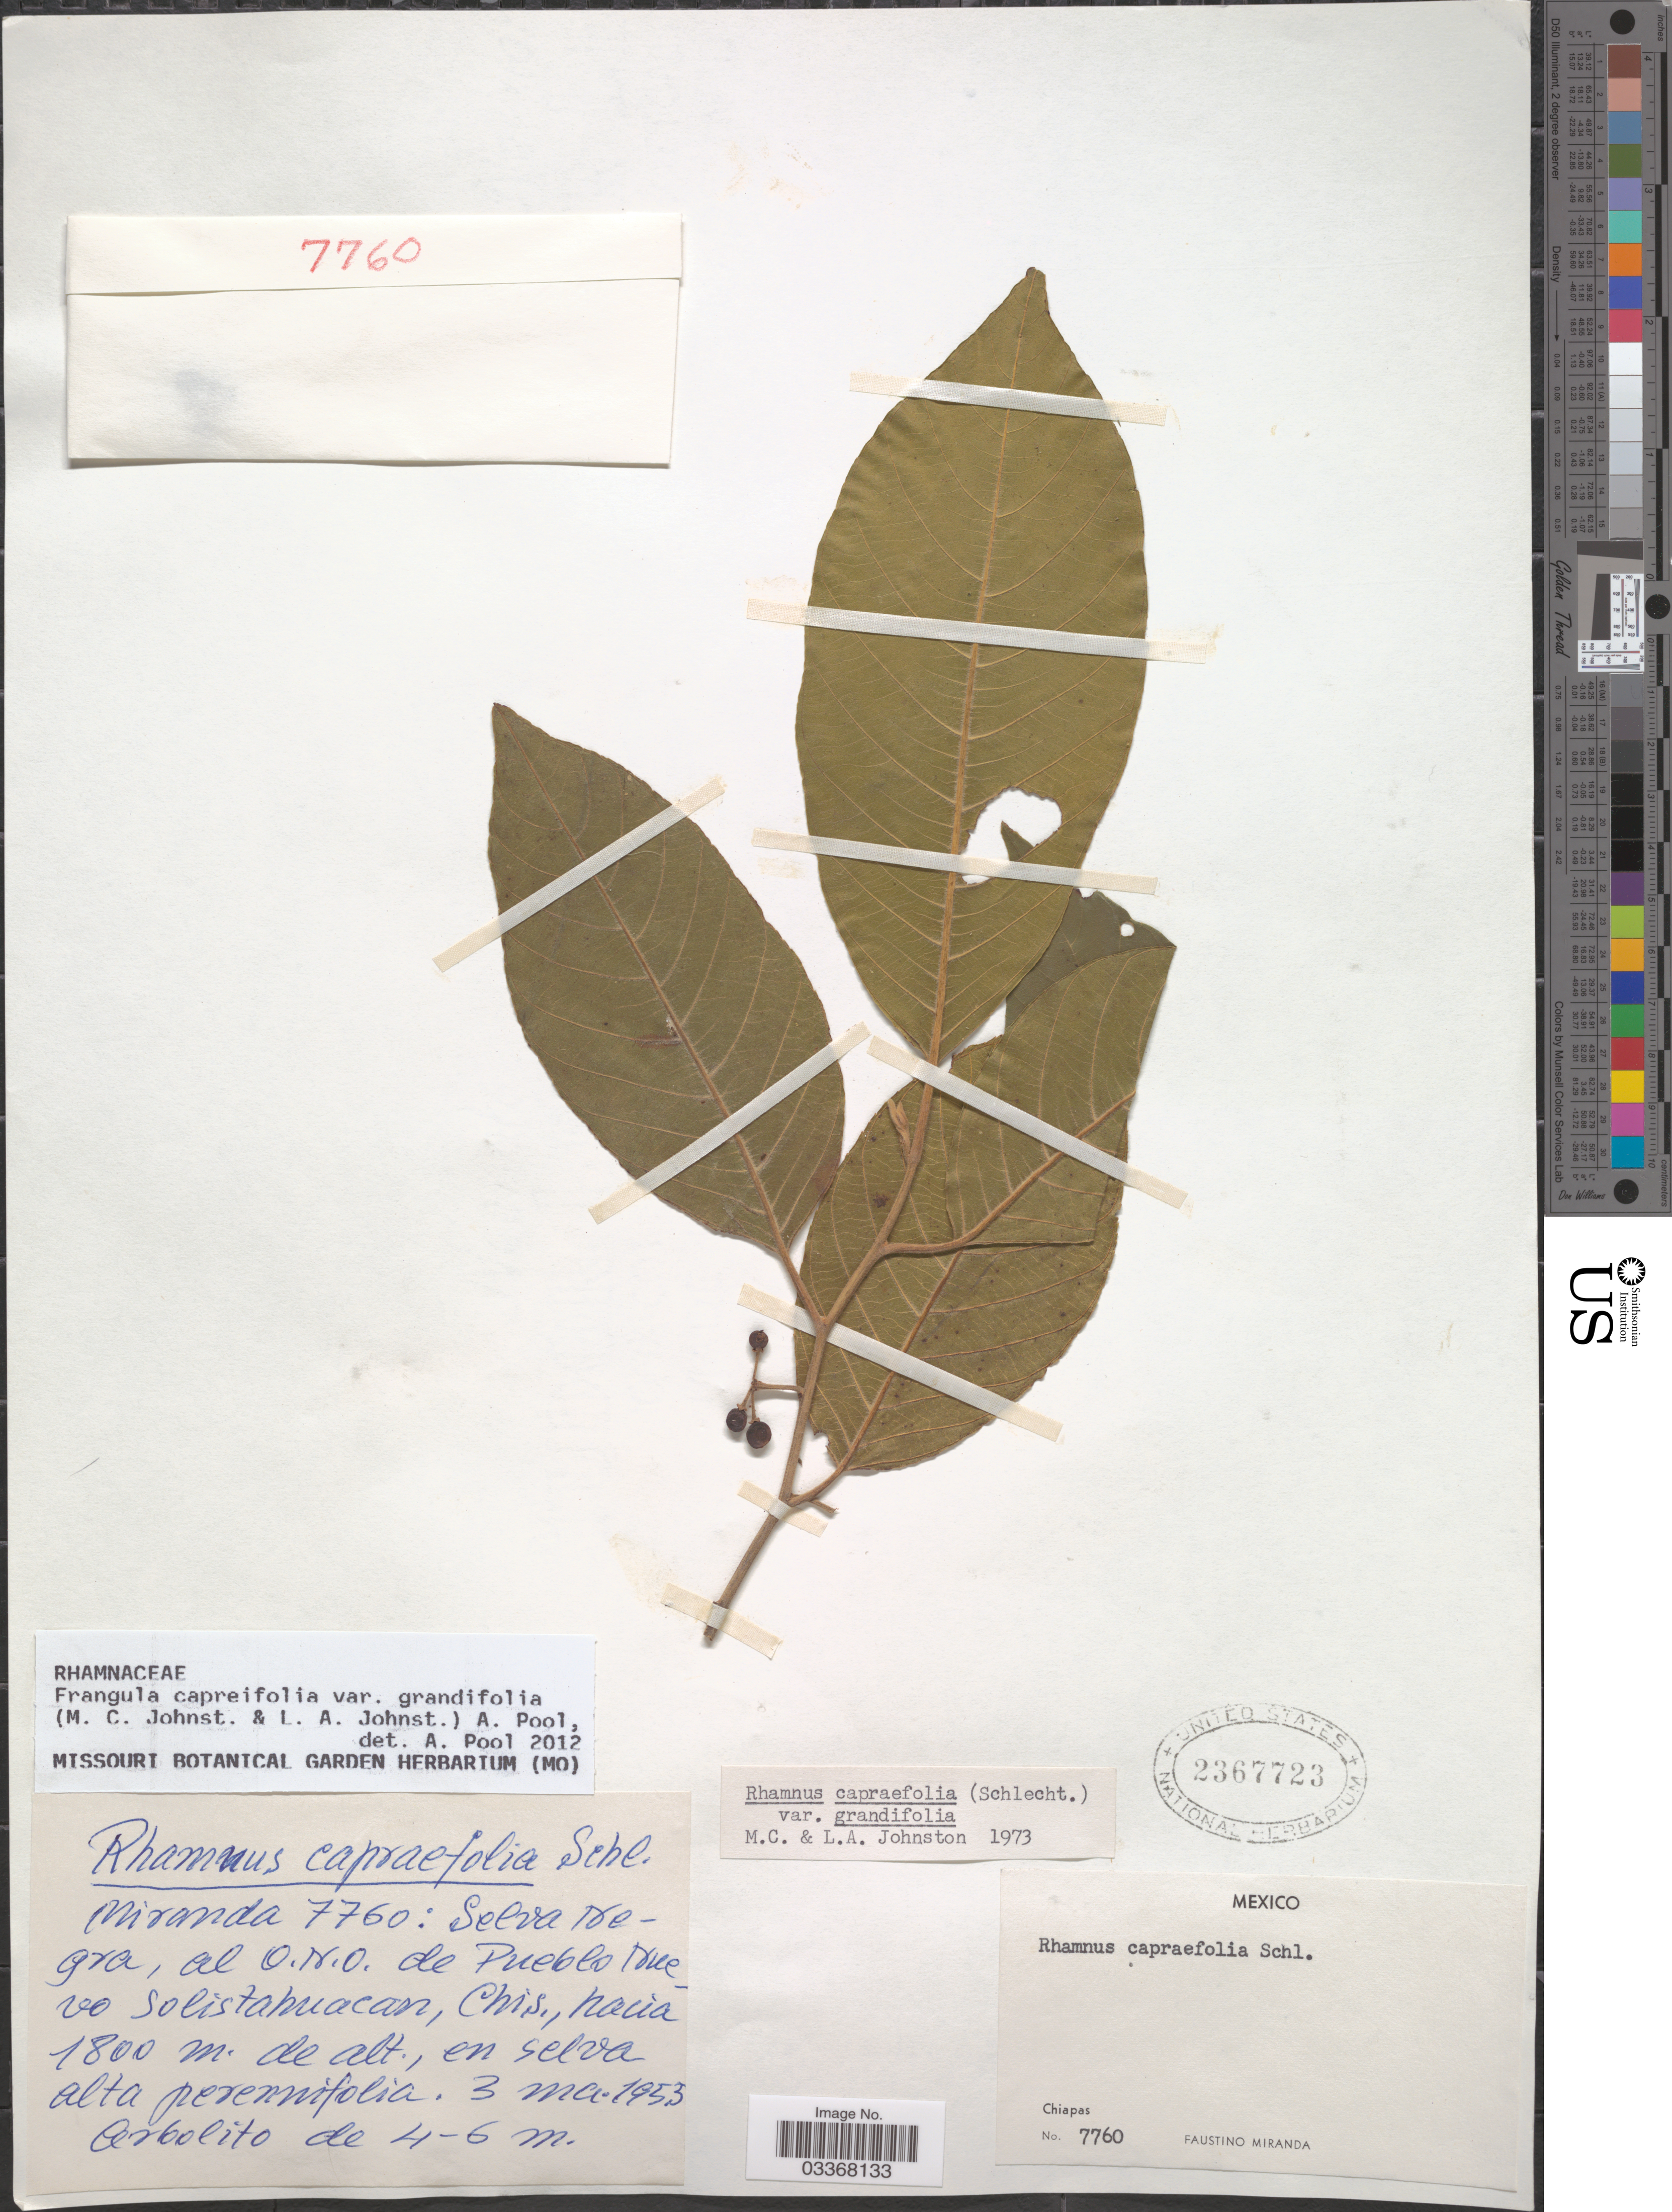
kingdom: Plantae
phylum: Tracheophyta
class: Magnoliopsida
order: Rosales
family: Rhamnaceae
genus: Frangula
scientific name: Frangula capreifolia var. grandifolia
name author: (M.C. Johnst. & L.A. Johnst.) A. Pool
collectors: F. Miranda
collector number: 7760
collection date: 1953-03-03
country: Mexico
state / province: Chiapas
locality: Selva Negra, al O.N.O. de Pueblo Nuevo Solistahuacan.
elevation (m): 1800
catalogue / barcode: US 2367723